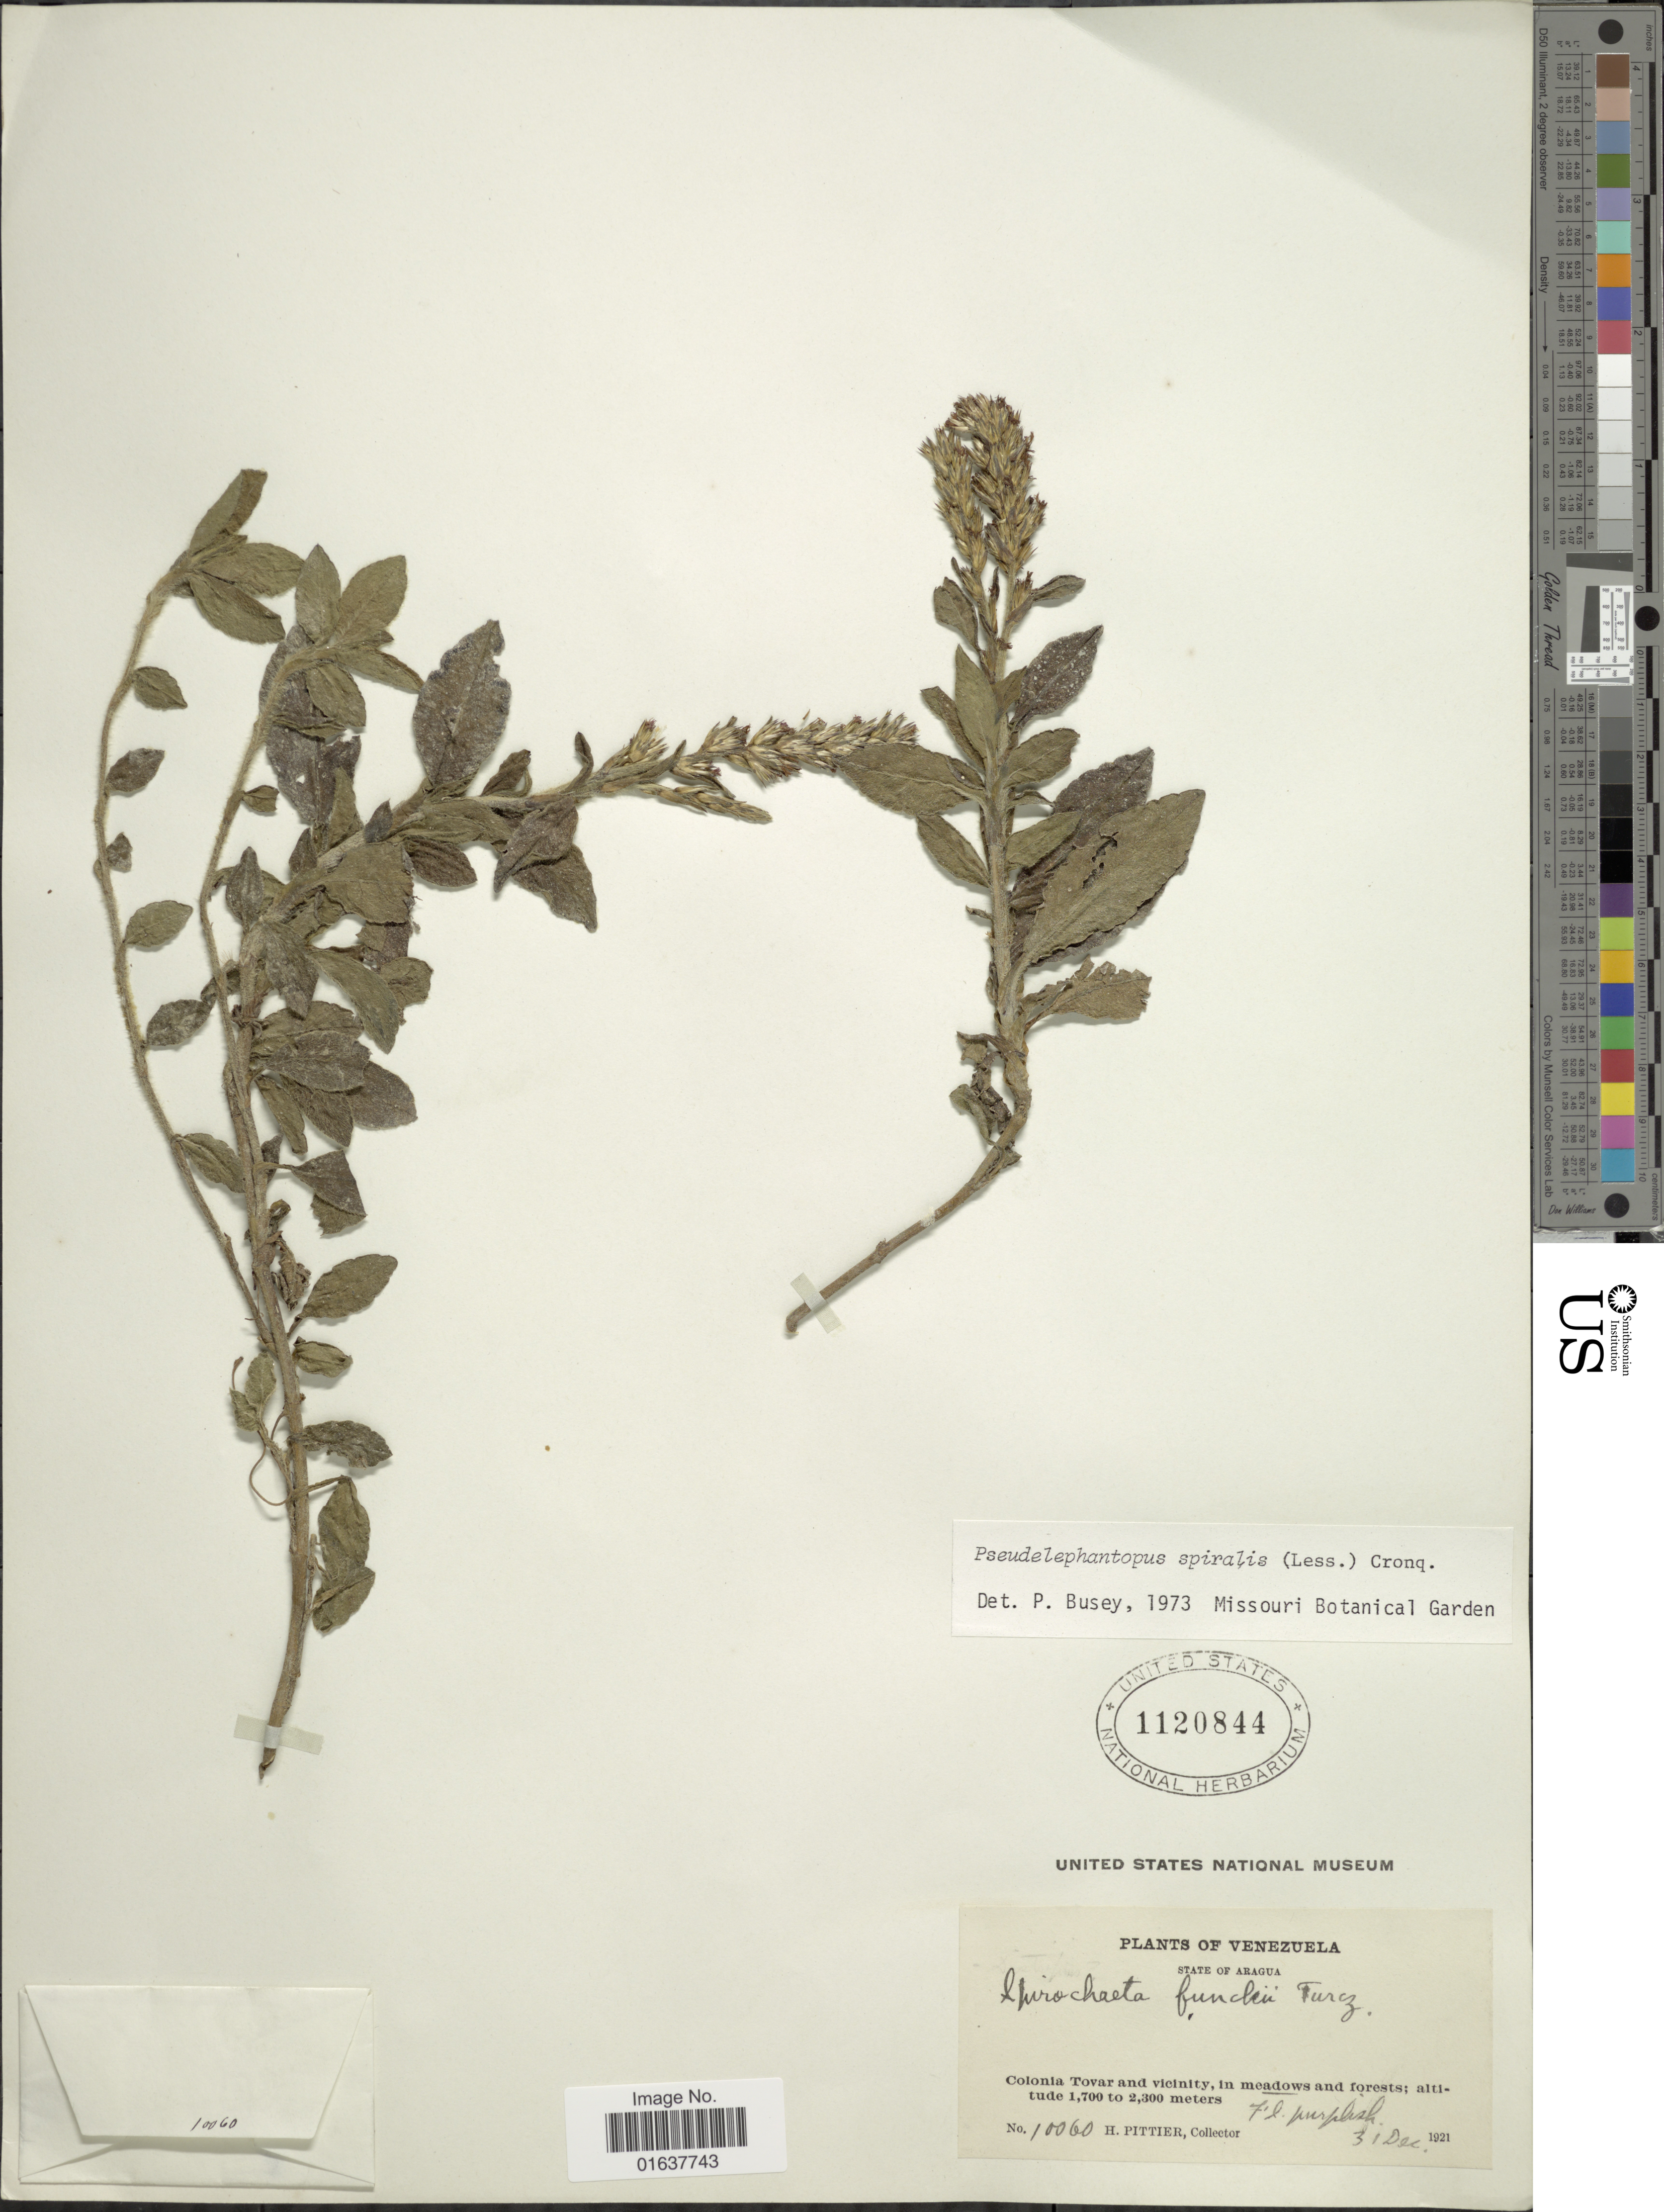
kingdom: Plantae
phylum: Tracheophyta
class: Magnoliopsida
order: Asterales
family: Asteraceae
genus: Pseudelephantopus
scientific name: Pseudelephantopus spiralis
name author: (Less.) Cronquist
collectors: H. F. Pittier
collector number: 10060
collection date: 1921-12-31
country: Venezuela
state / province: Aragua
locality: State of Aragua. Colonia Tovar and vicinity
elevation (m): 1700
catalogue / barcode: US 1120844